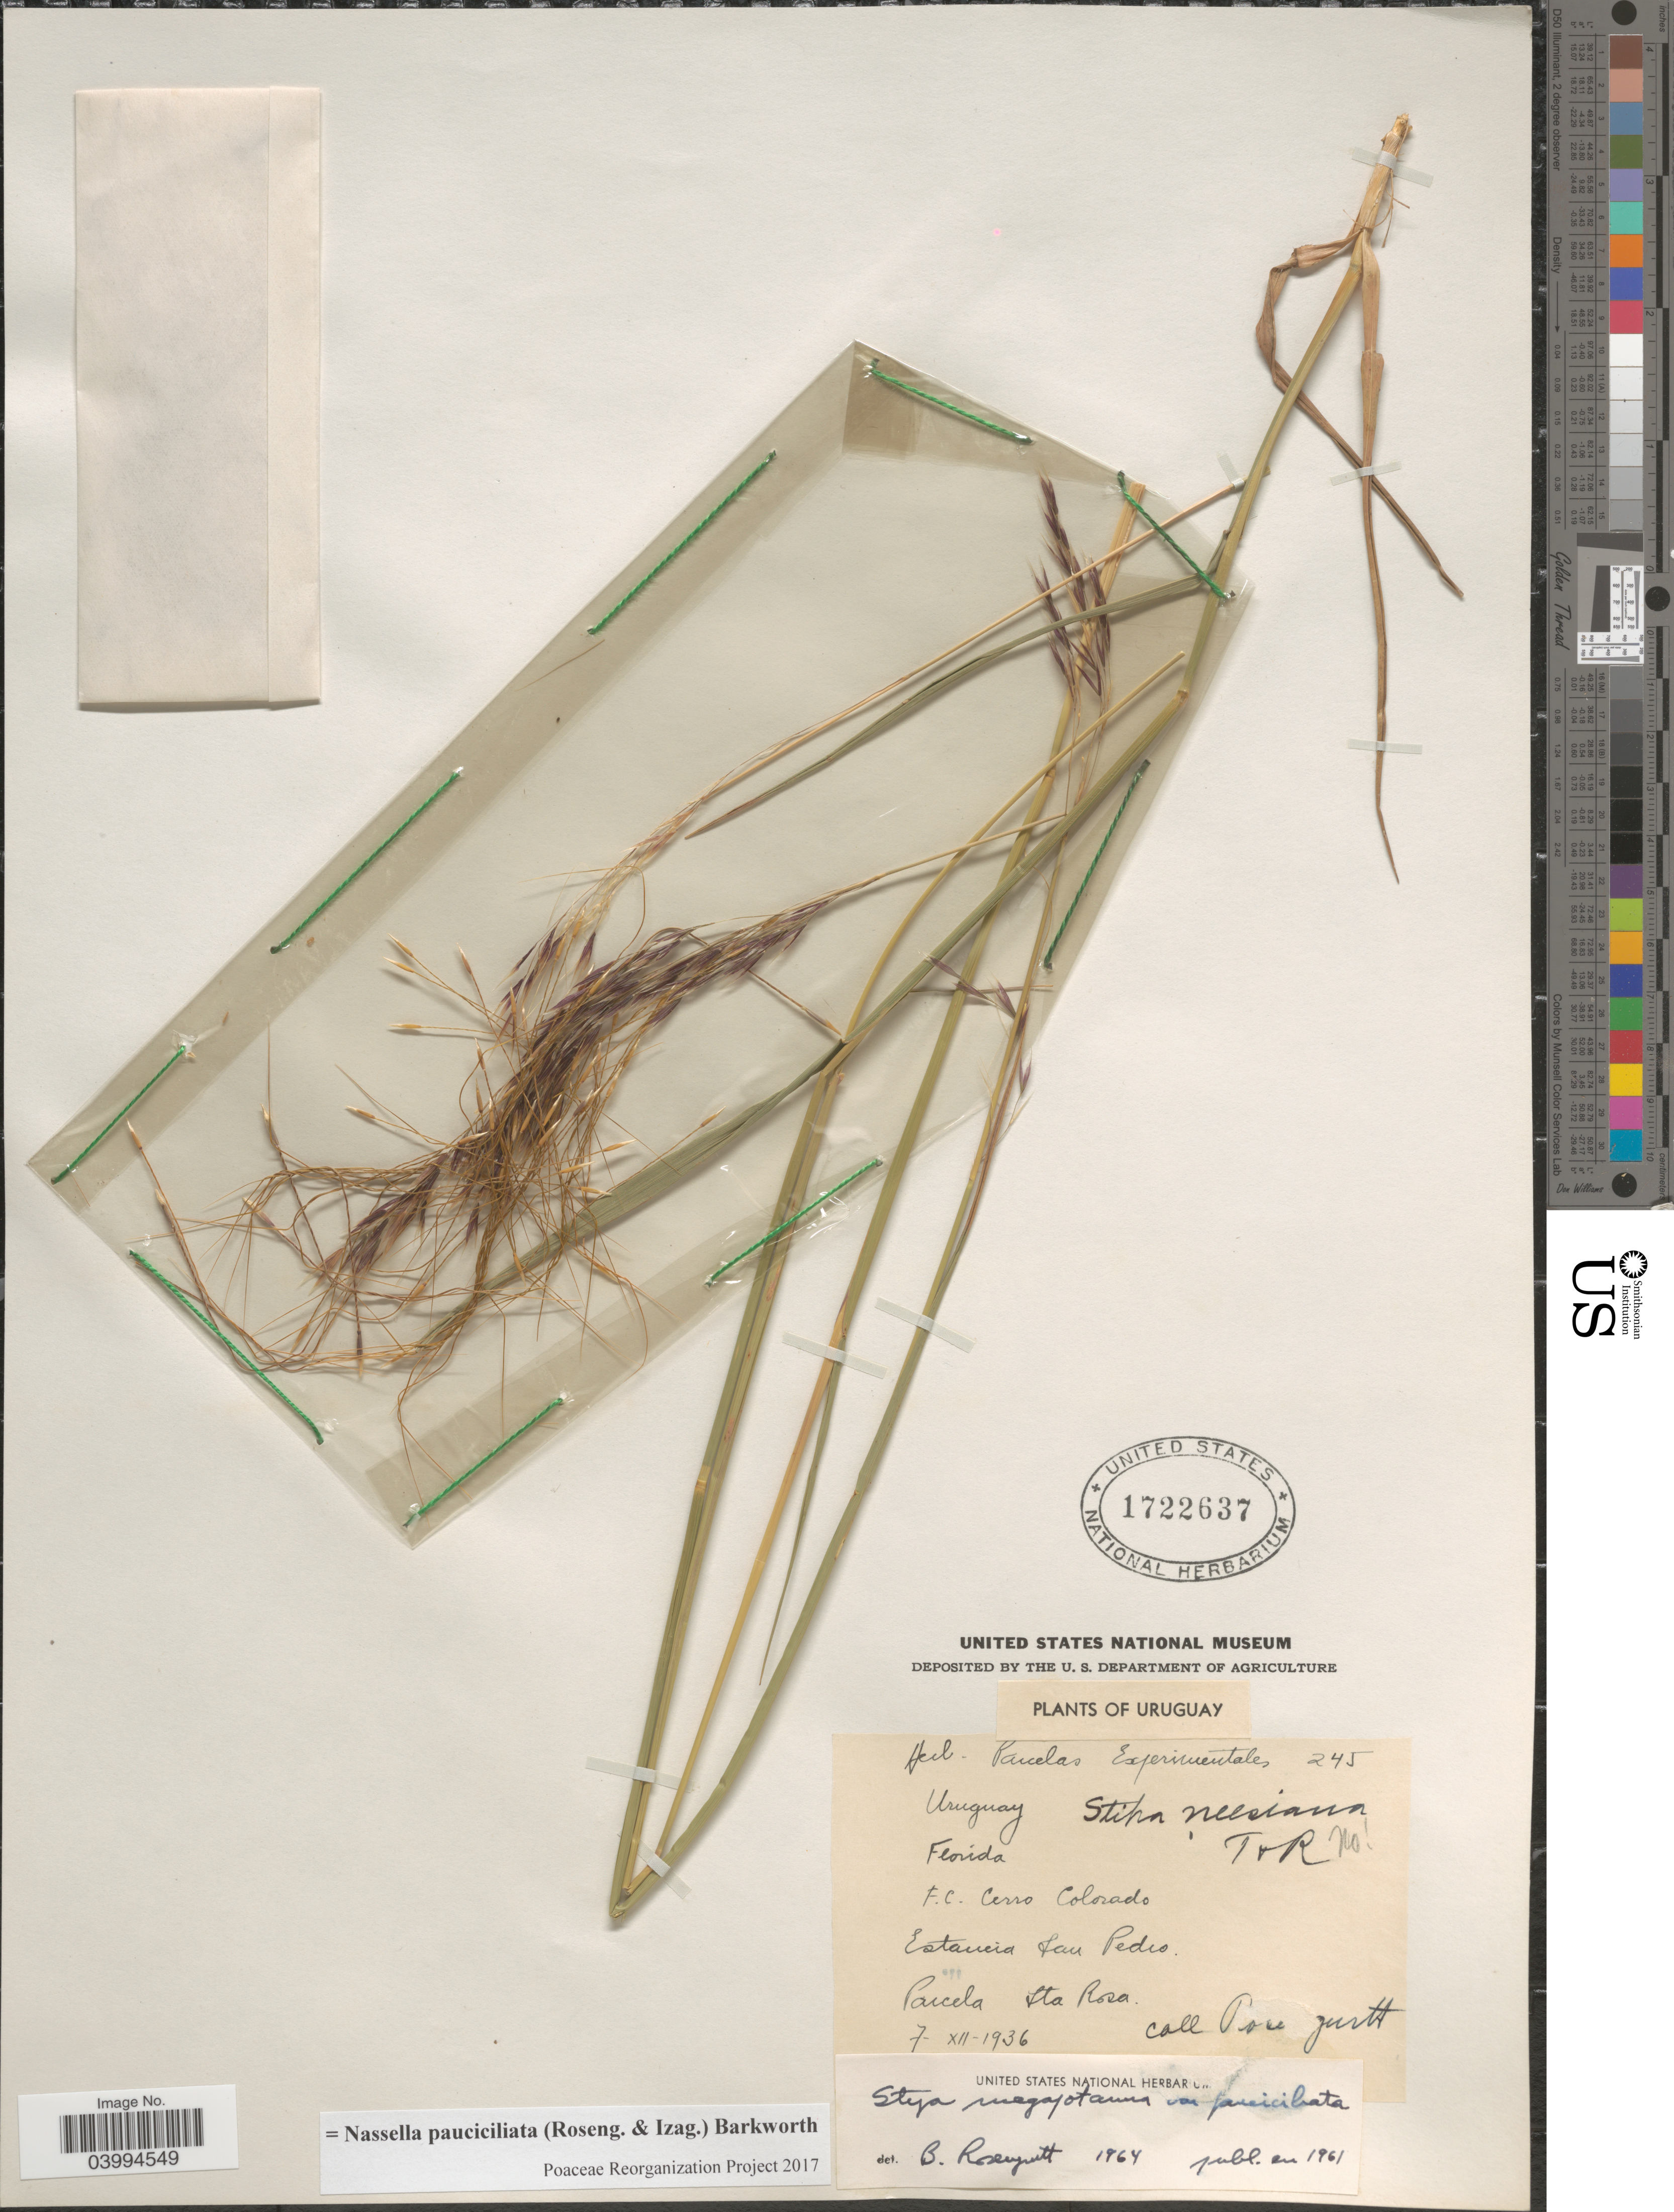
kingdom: Plantae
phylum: Tracheophyta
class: Liliopsida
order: Poales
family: Poaceae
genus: Nassella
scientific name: Nassella pauciciliata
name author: (Roseng. & Izag.) Barkworth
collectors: Rosengurtt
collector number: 245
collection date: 1936-12-07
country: Uruguay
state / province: Florida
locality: F. C. Cerro Colorado. Estancia San Pedro. Parcela Sta Rosa.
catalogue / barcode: US 1722637